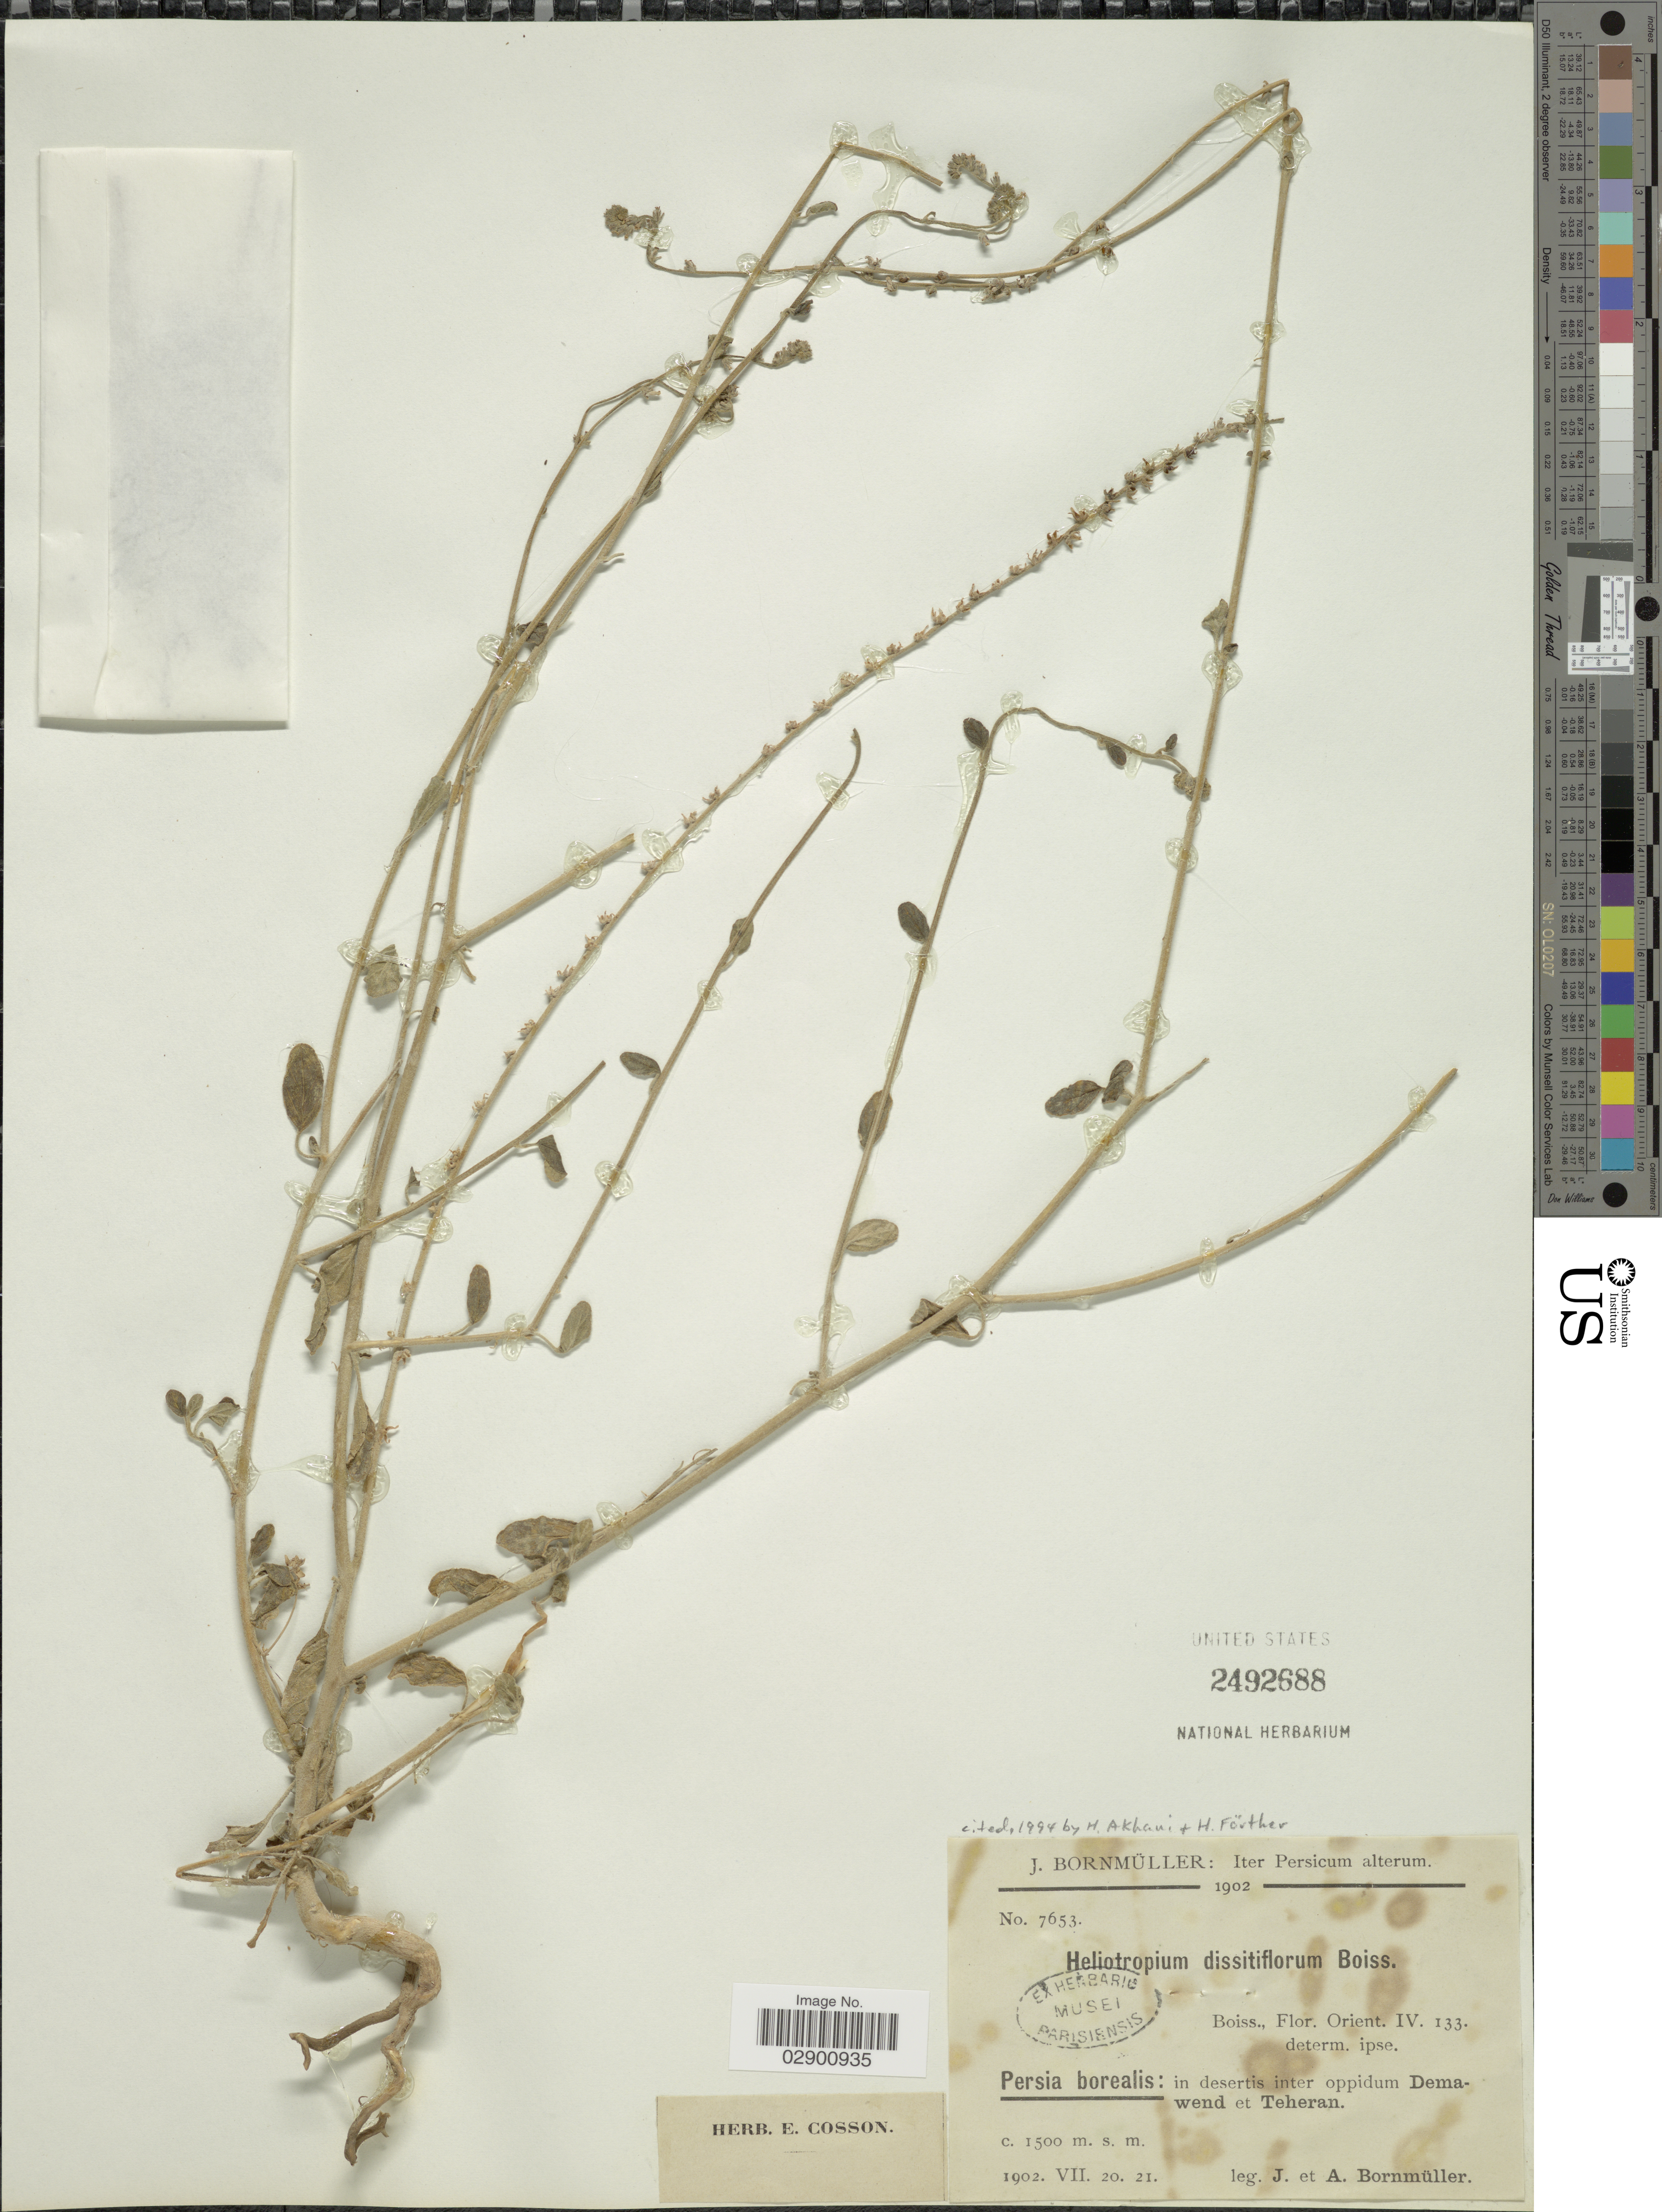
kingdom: Plantae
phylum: Tracheophyta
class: Magnoliopsida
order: Boraginales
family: Heliotropiaceae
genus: Heliotropium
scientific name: Heliotropium dissitiflorum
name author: Boiss.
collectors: J. Bornmüller & A. Bornmüller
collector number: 7653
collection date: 1902-07-20/1902-07-21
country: Iran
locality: Persia-borealis: in desertis inter oppidum Demawend et Teheran.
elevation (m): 1500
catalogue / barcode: US 2492688